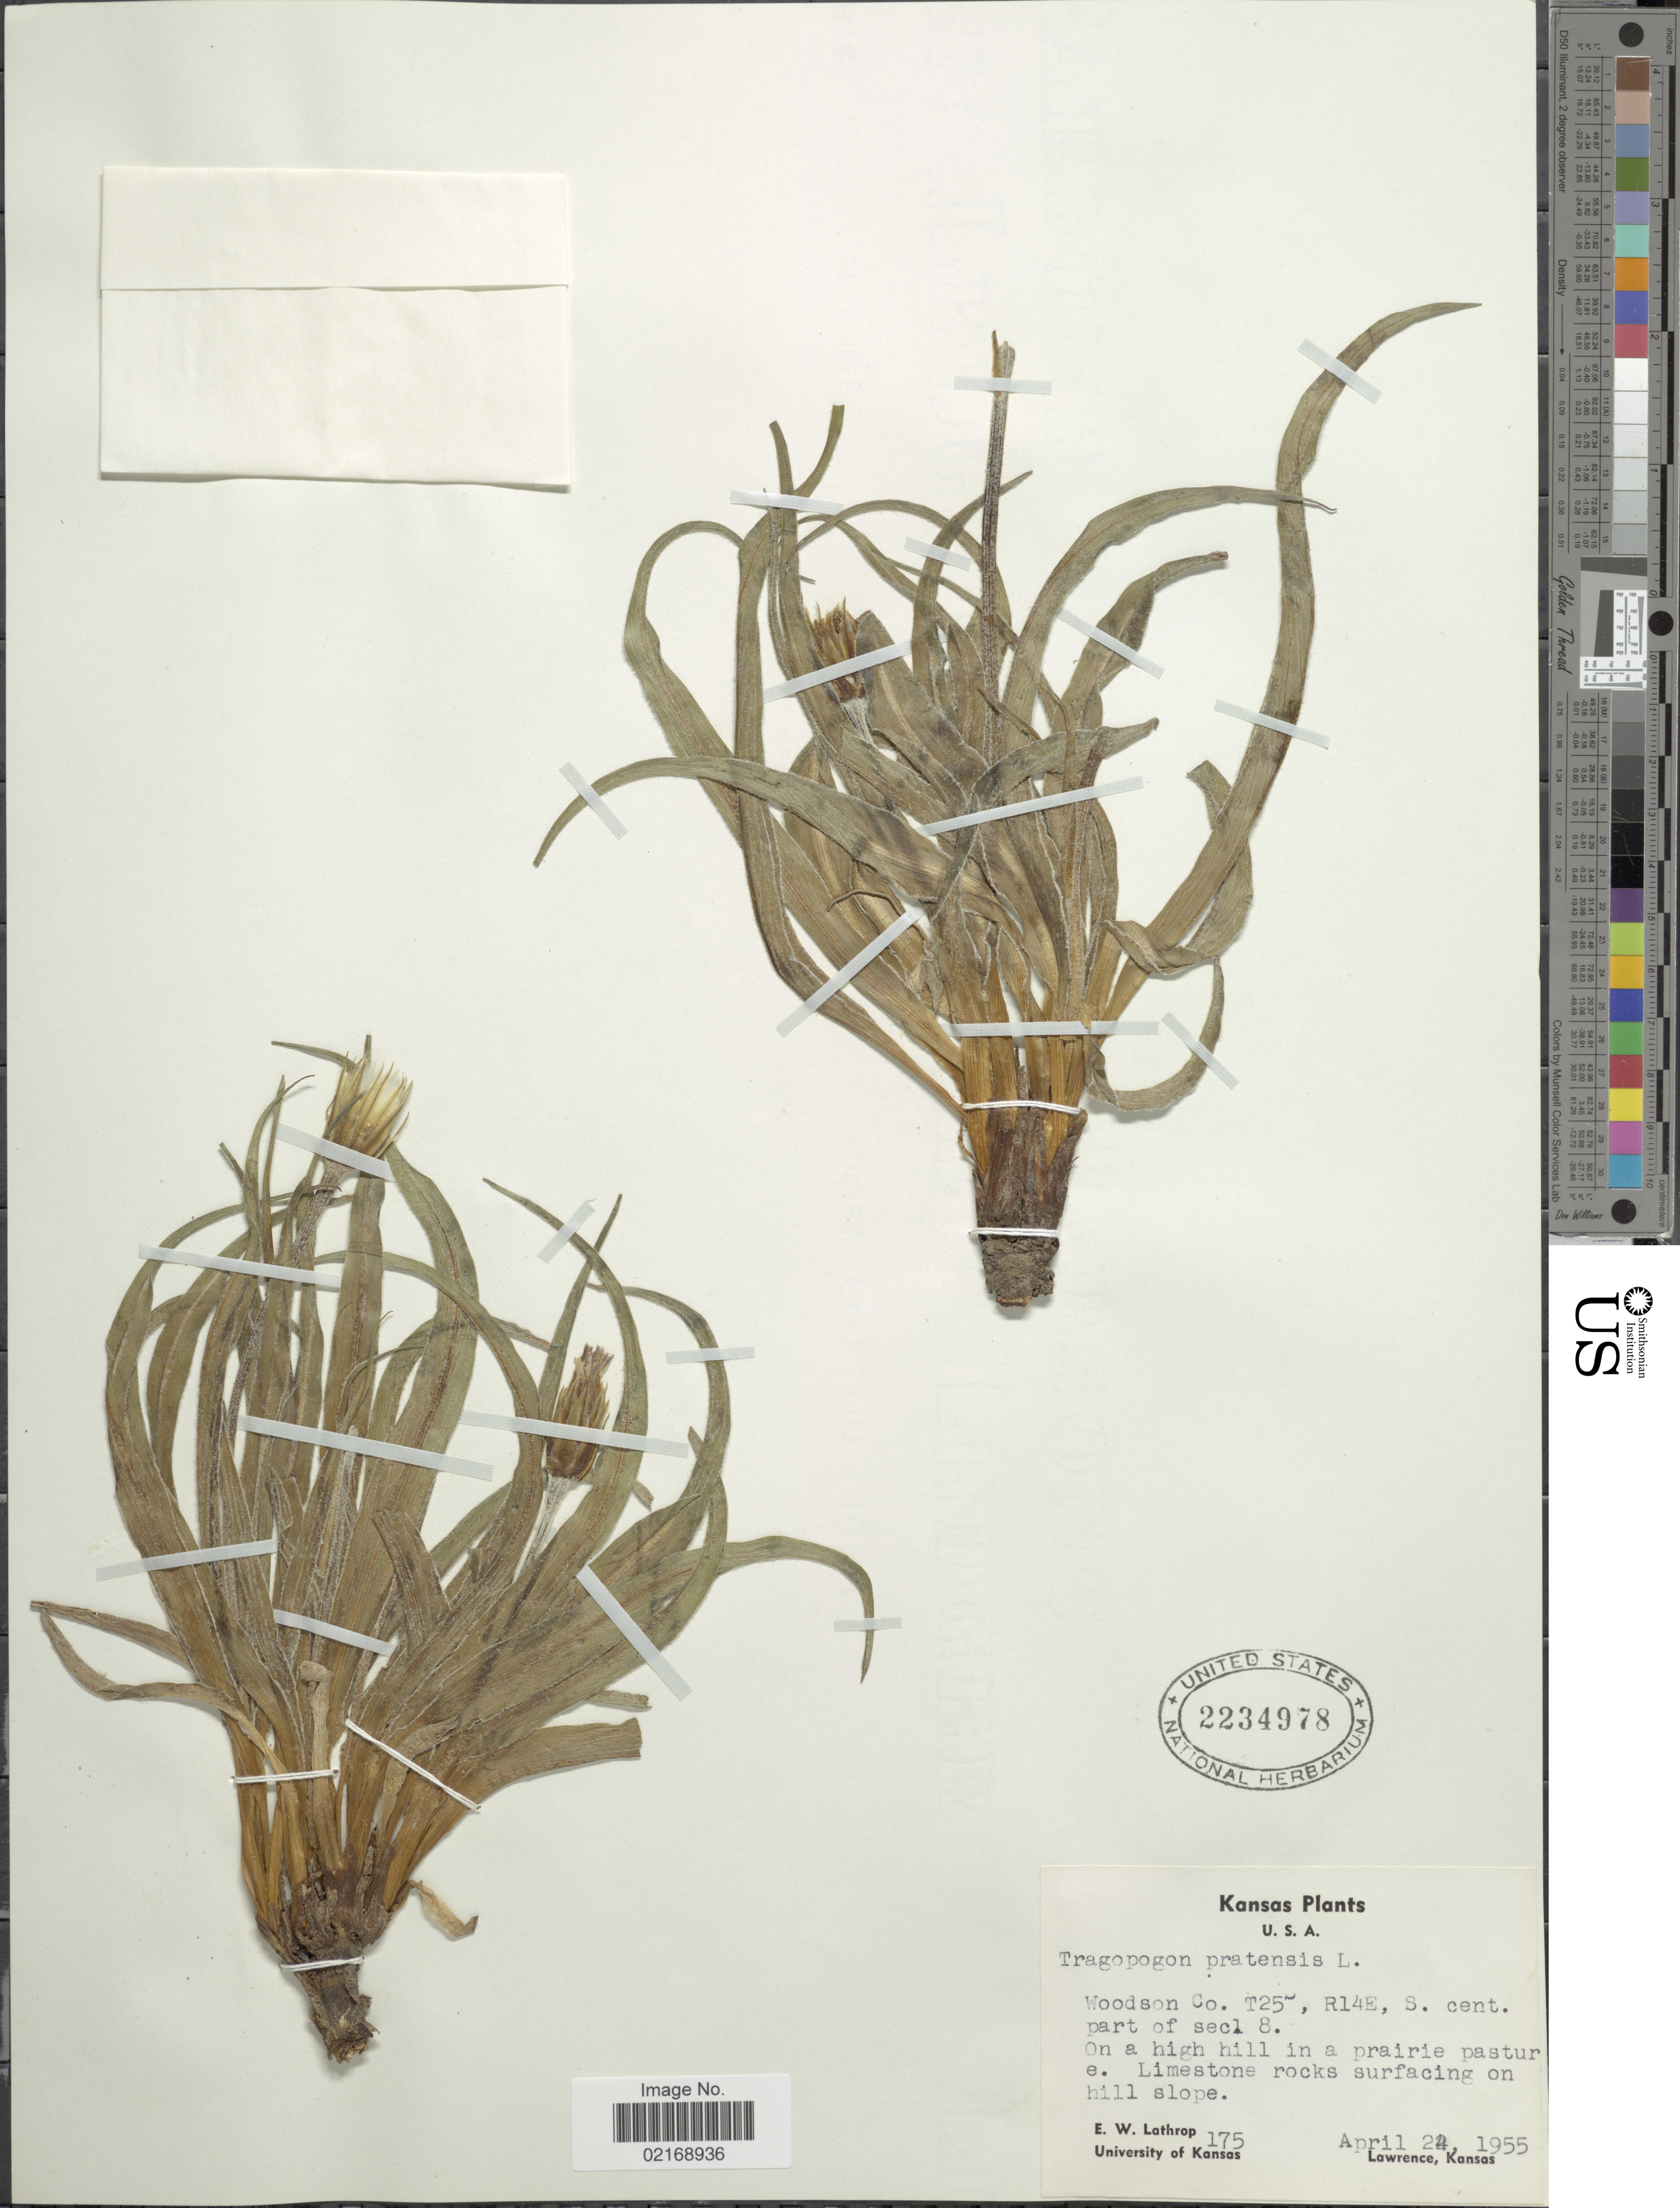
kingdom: Plantae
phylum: Tracheophyta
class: Magnoliopsida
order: Asterales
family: Asteraceae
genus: Tragopogon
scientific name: Tragopogon pratensis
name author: L.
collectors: E. W. Lathrop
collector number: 175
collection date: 1955-04-24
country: United States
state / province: Kansas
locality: Woodson Co. T25S, R14E, S. cent. part of sec1 8.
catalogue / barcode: US 2234978